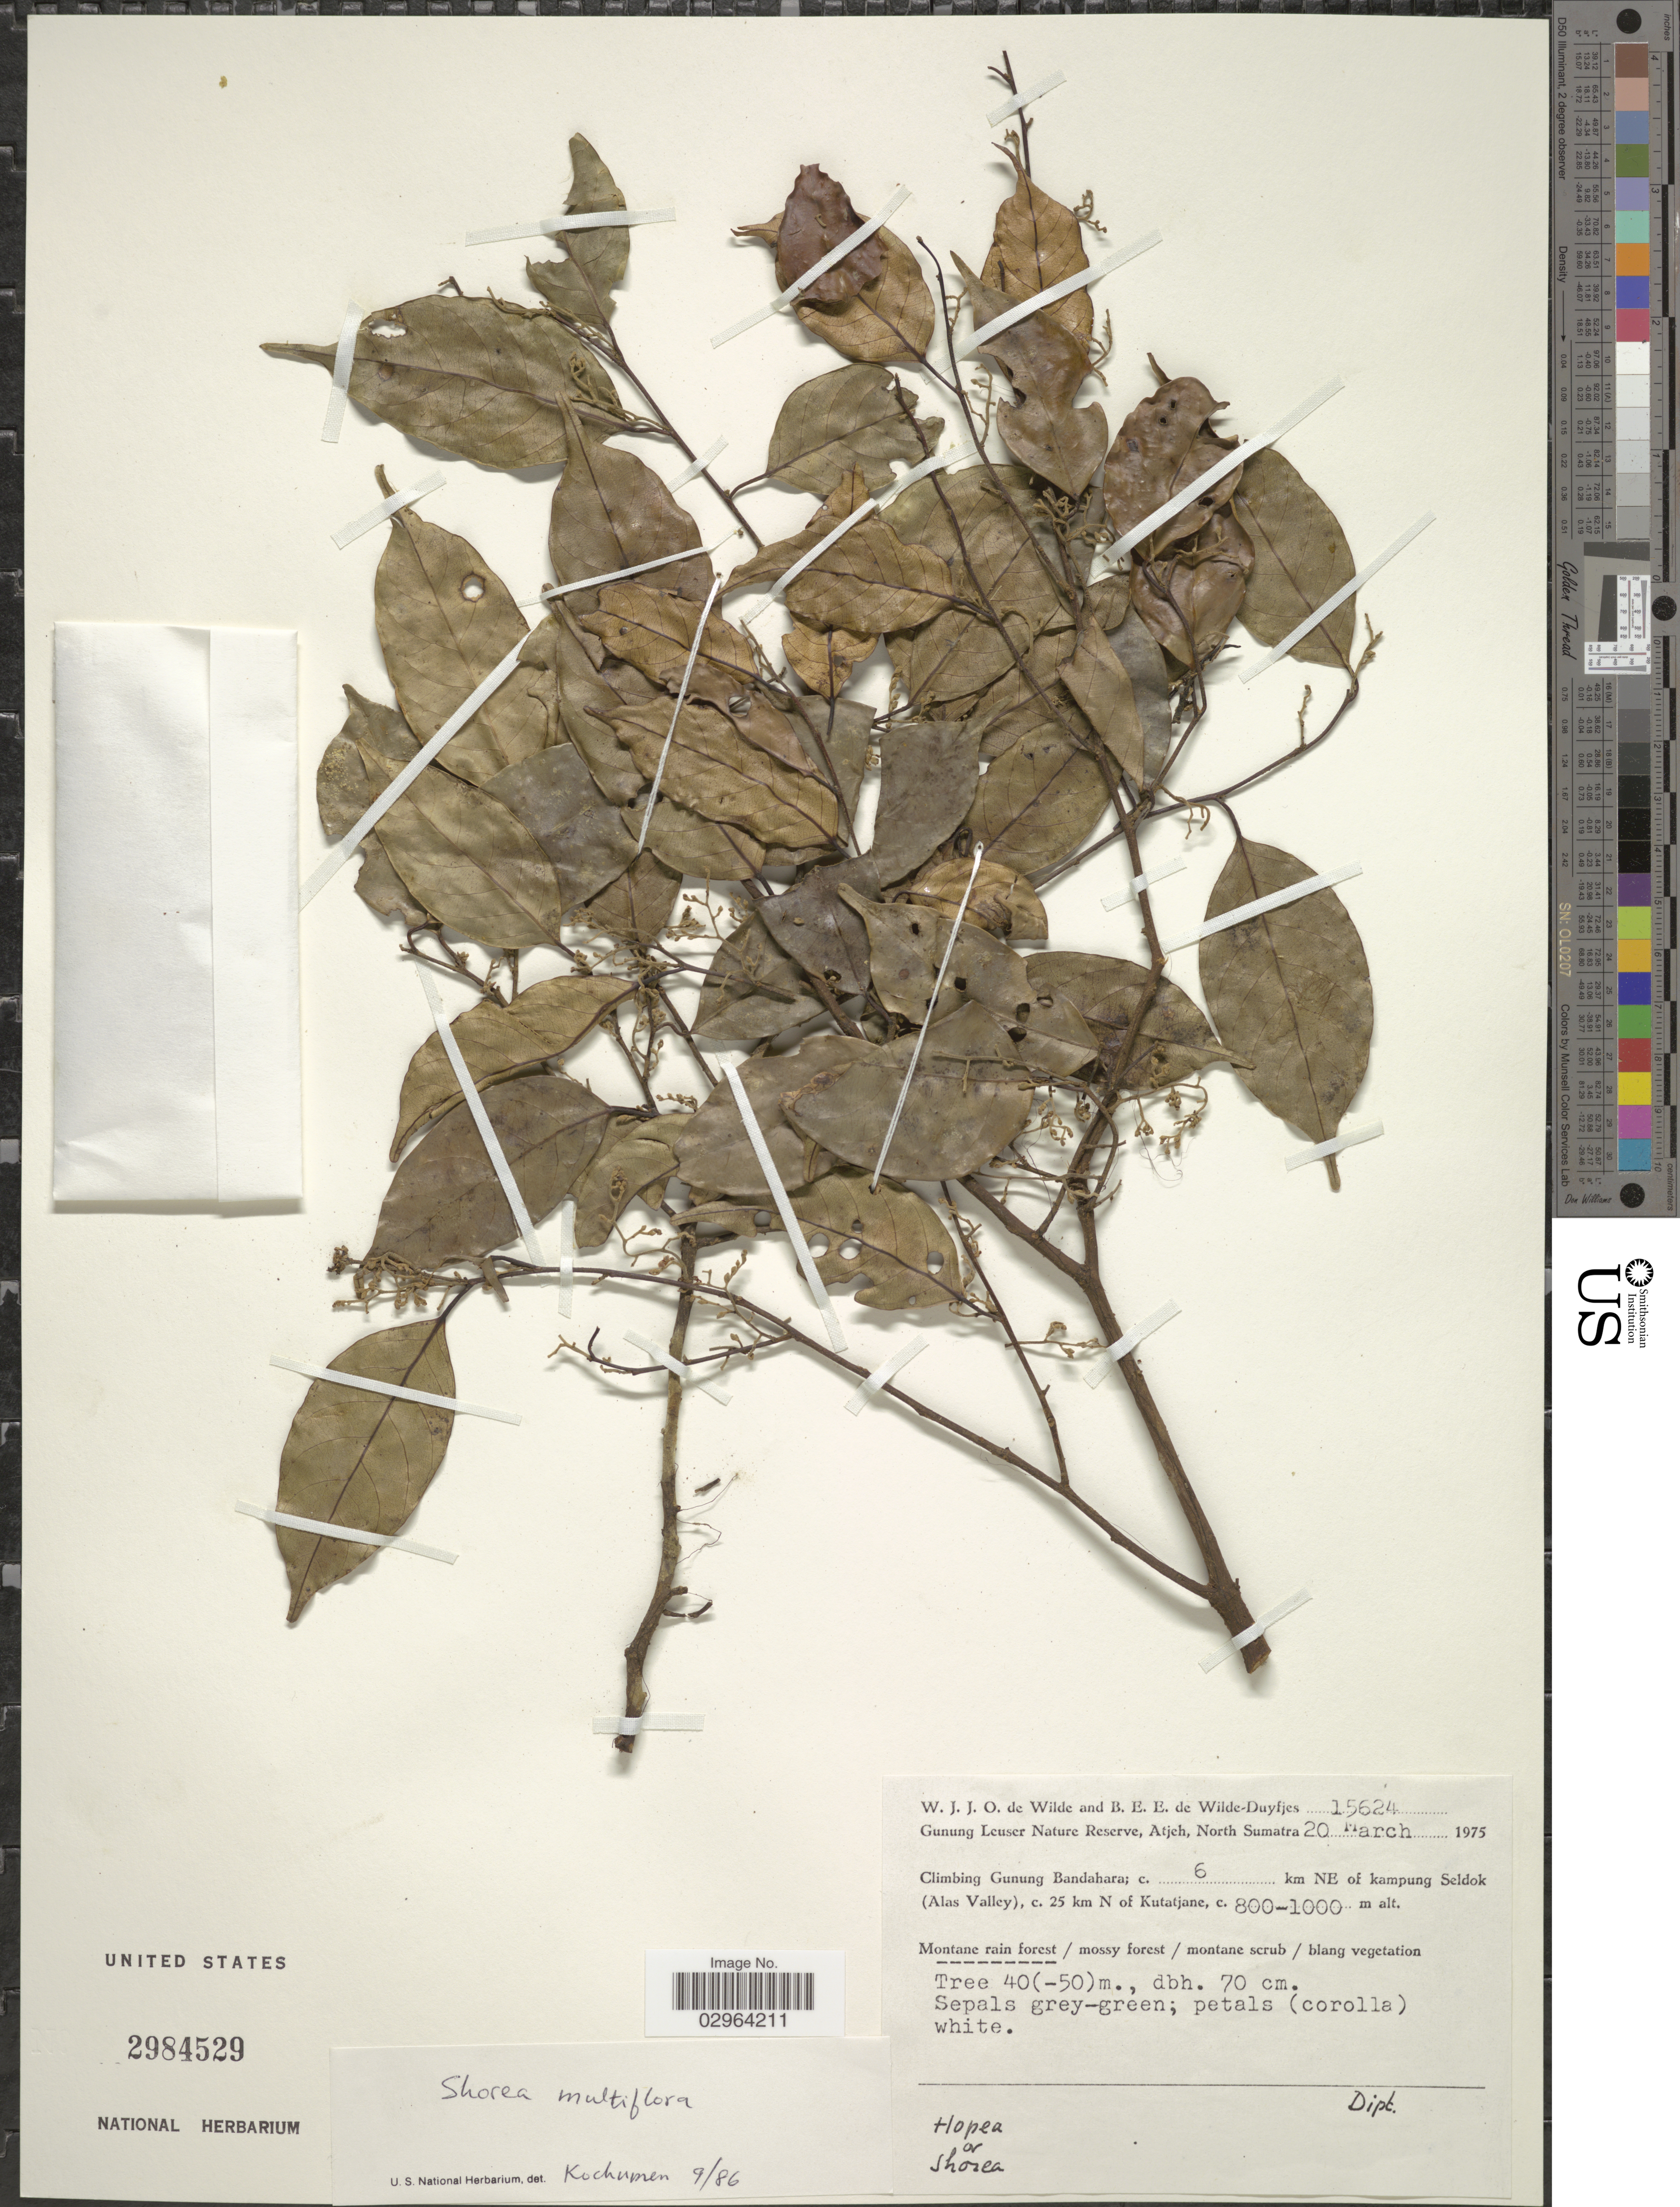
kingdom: Plantae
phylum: Tracheophyta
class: Magnoliopsida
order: Malvales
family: Dipterocarpaceae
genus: Richetia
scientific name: Richetia multiflora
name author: (Burck) P.S. Ashton & J. Heck.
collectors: W. J. de Wilde & B. E. de Wilde-Duyfjes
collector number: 15624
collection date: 1975-03-20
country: Indonesia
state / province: Sumatra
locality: Gunung Leuser Nature Reserve, Atjeh, North Sumatra. Climbing Gunung Bandahara; c. 6 km NE of kampung Seldok (Alas Valley), c. 25 km N of Kutatjane.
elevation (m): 800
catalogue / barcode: US 2984529